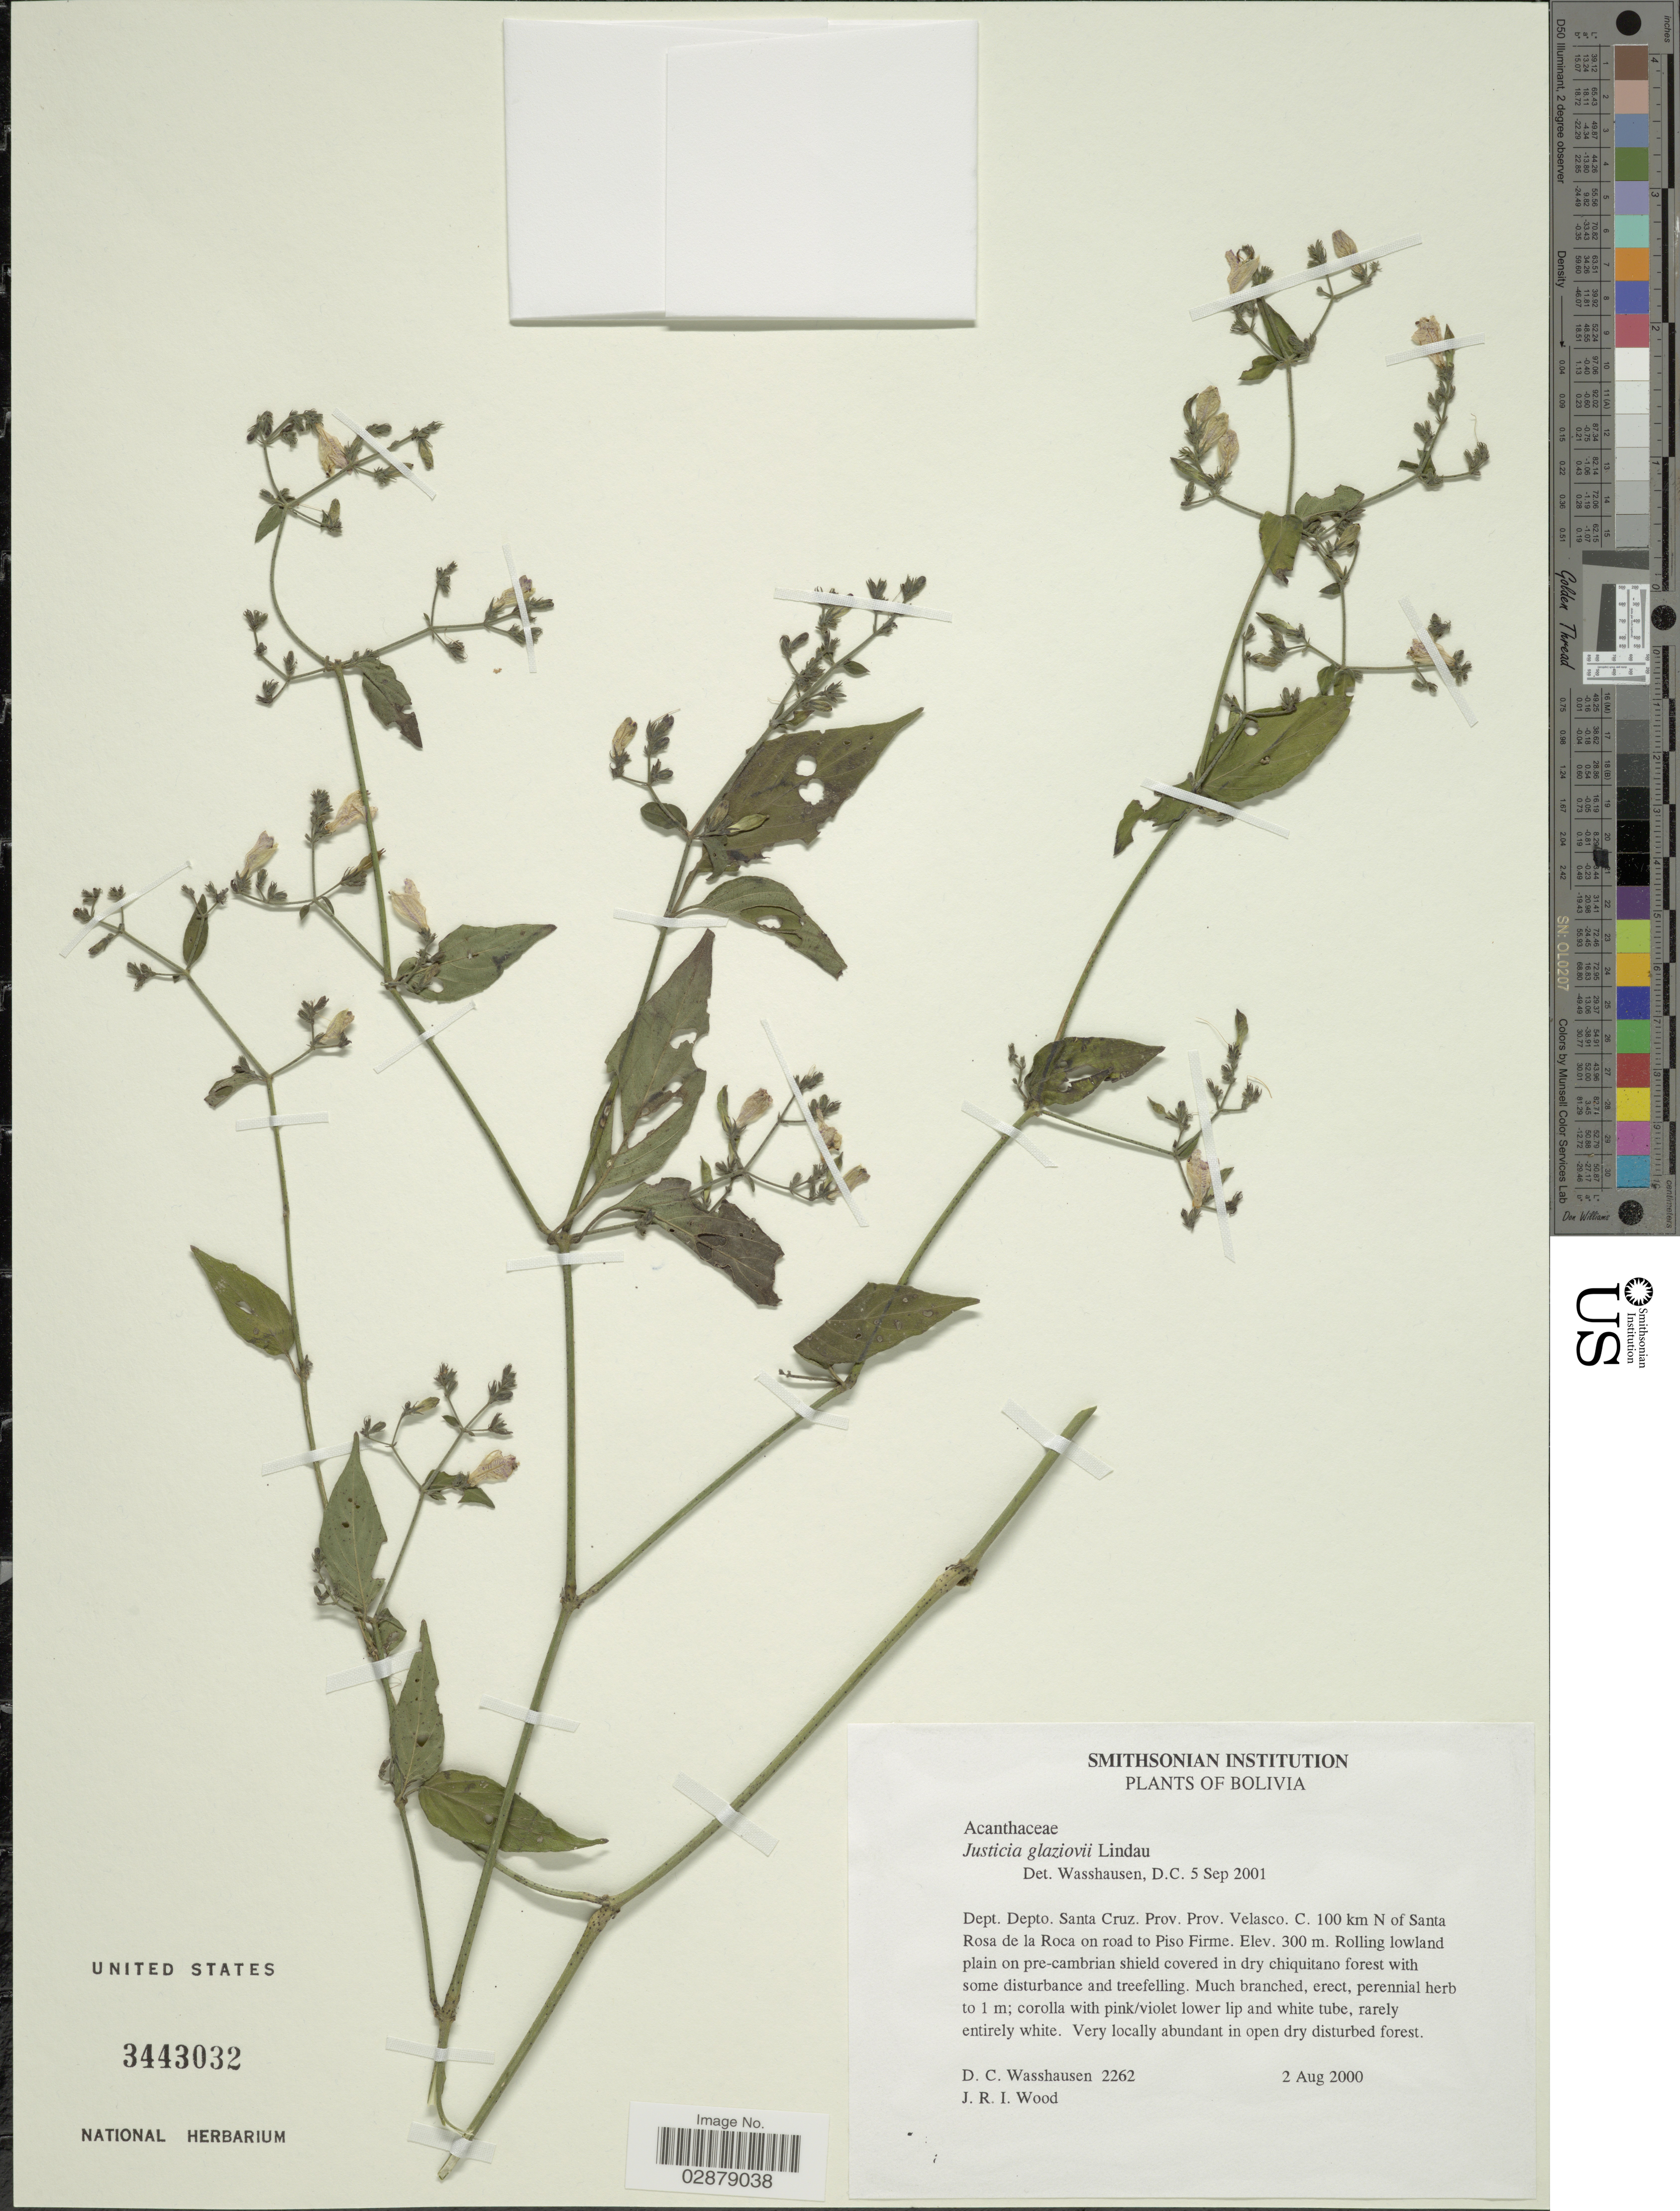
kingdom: Plantae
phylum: Tracheophyta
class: Magnoliopsida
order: Lamiales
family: Acanthaceae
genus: Justicia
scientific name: Justicia glaziovii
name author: Lindau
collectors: D. C. Wasshausen & J. R. I. Wood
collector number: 2262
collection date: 2000-08-02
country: Bolivia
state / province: Santa Cruz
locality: Dept. Depto. Santa Cruz. Prov. Velasco. C. 100 km N of Santa Rosa de la Roca on road to Piso Firme.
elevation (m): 300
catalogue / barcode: US 3443032